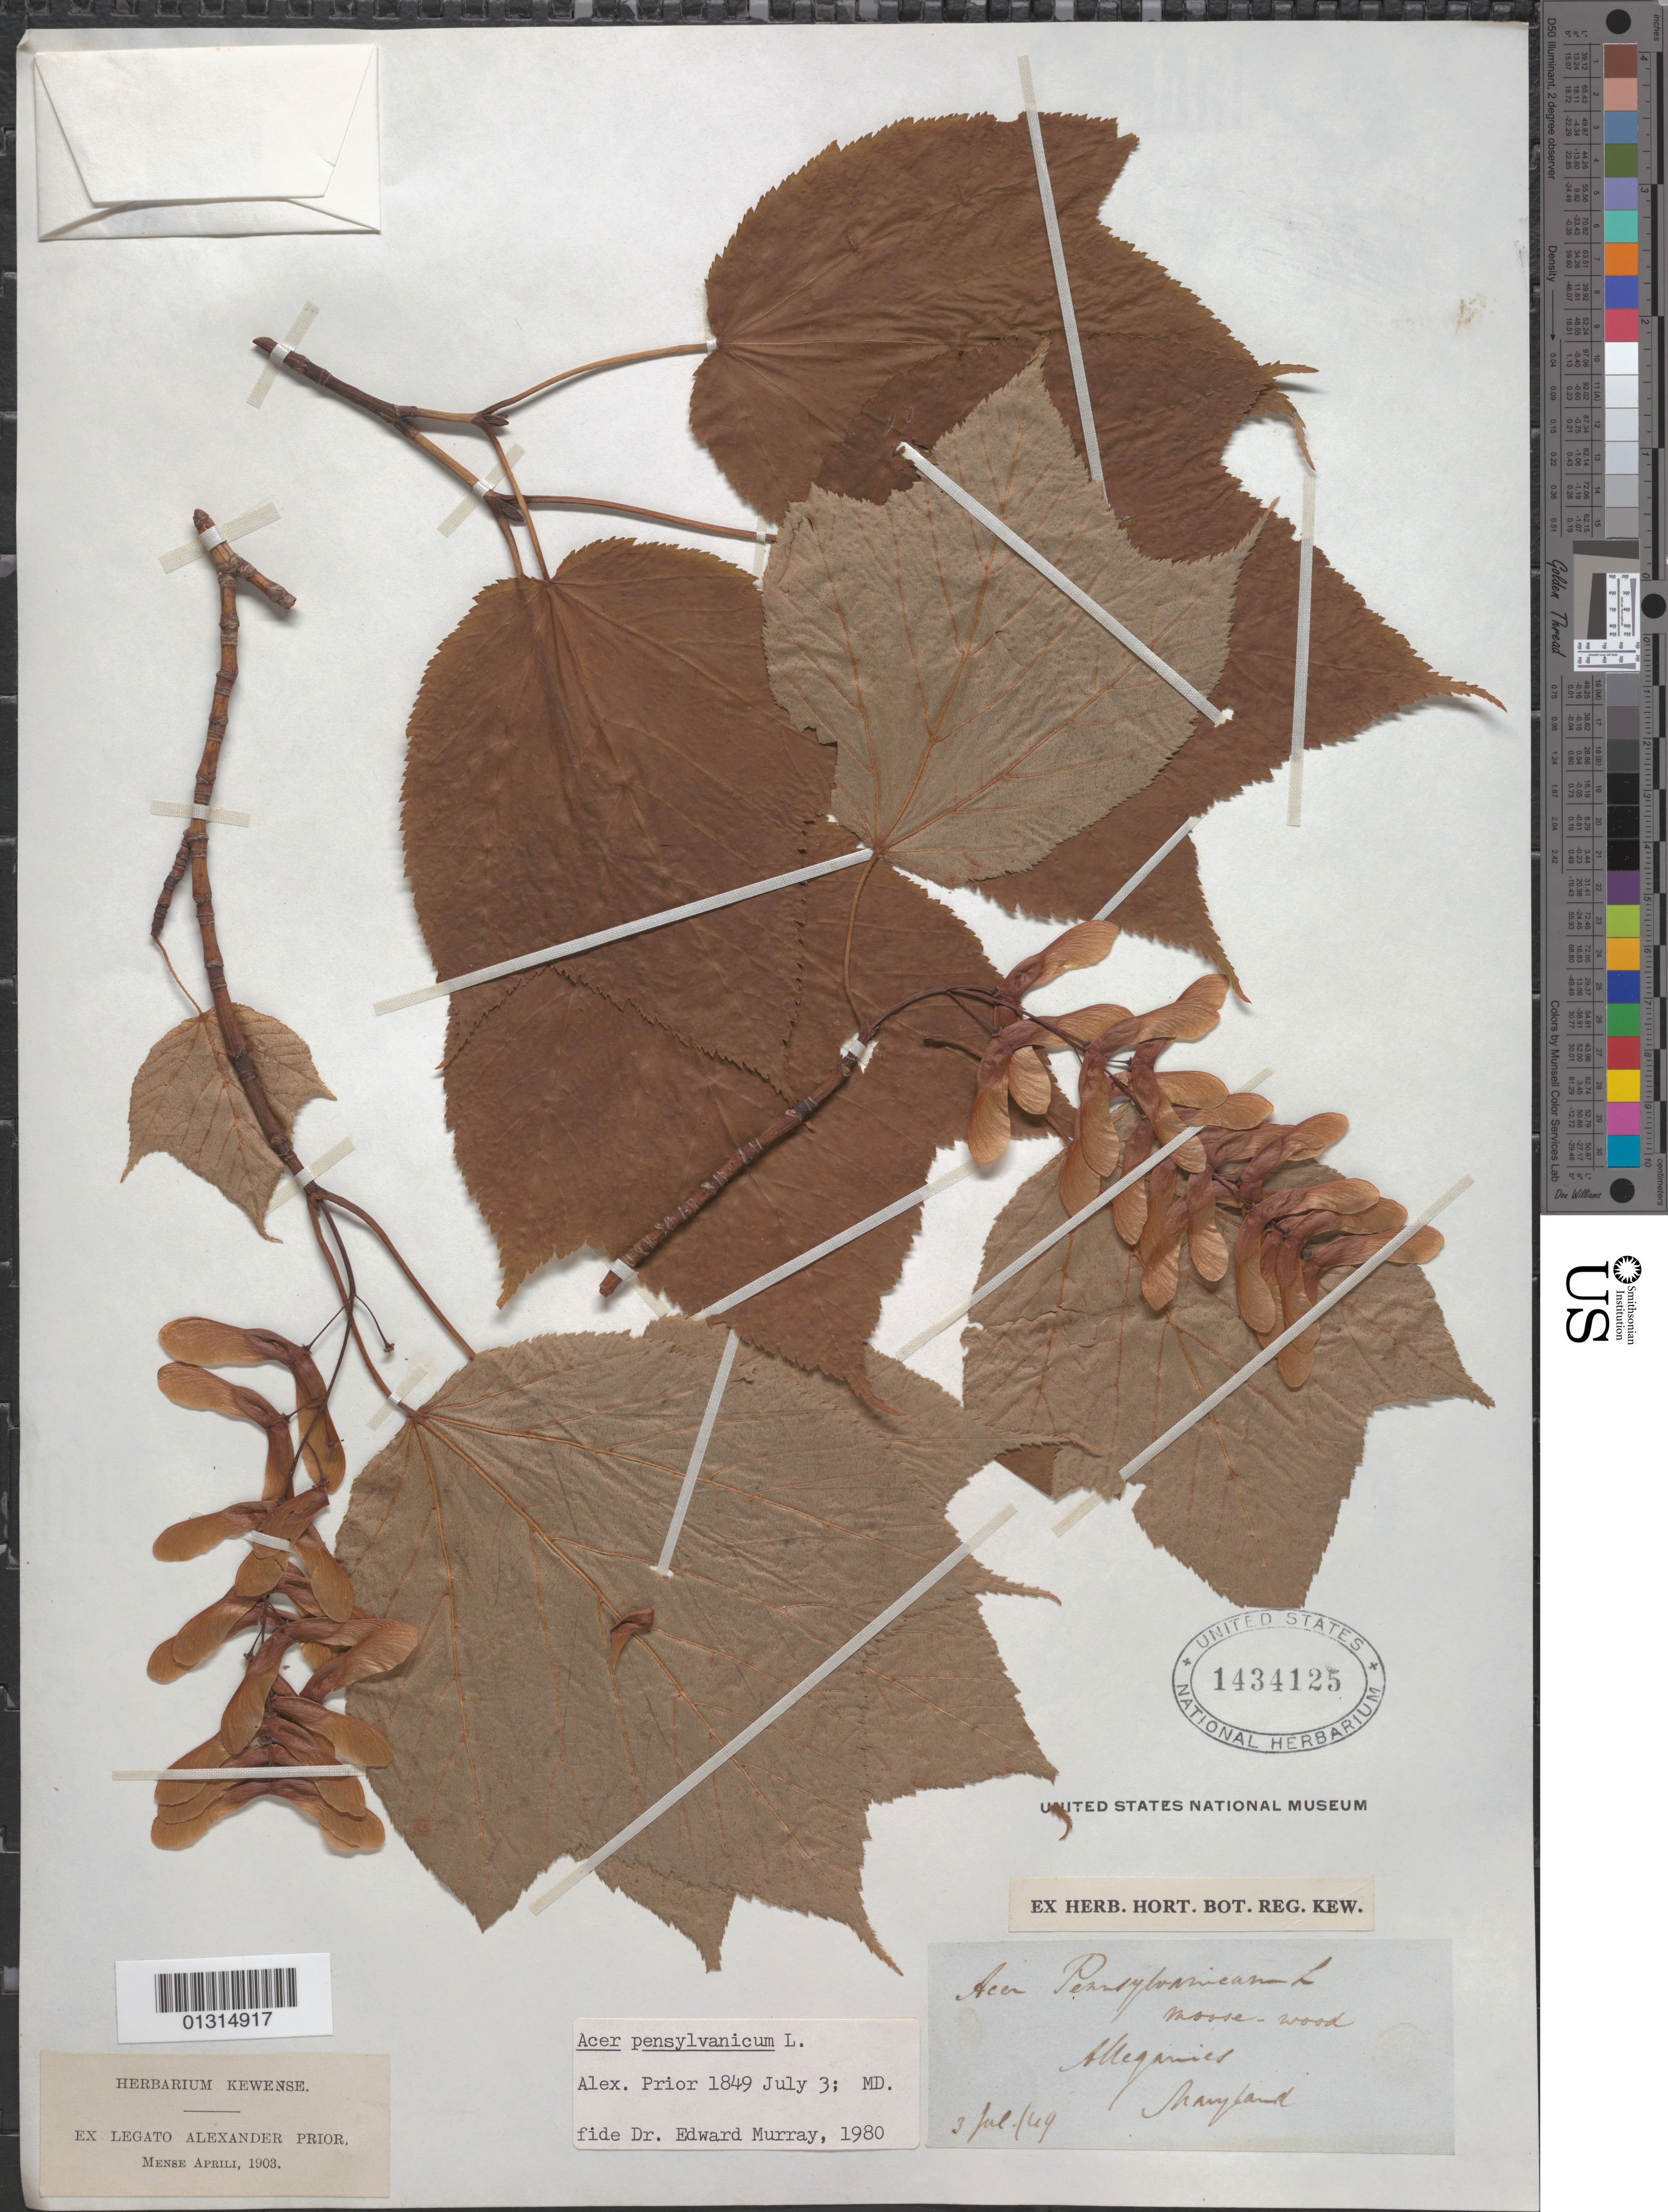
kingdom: Plantae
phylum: Tracheophyta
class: Magnoliopsida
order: Sapindales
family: Sapindaceae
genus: Acer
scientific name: Acer pensylvanicum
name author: L.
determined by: Murray, Edward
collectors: A. Prior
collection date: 1849-07-03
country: United States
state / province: Maryland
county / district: Allegany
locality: Alleghanies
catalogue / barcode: US 1434125